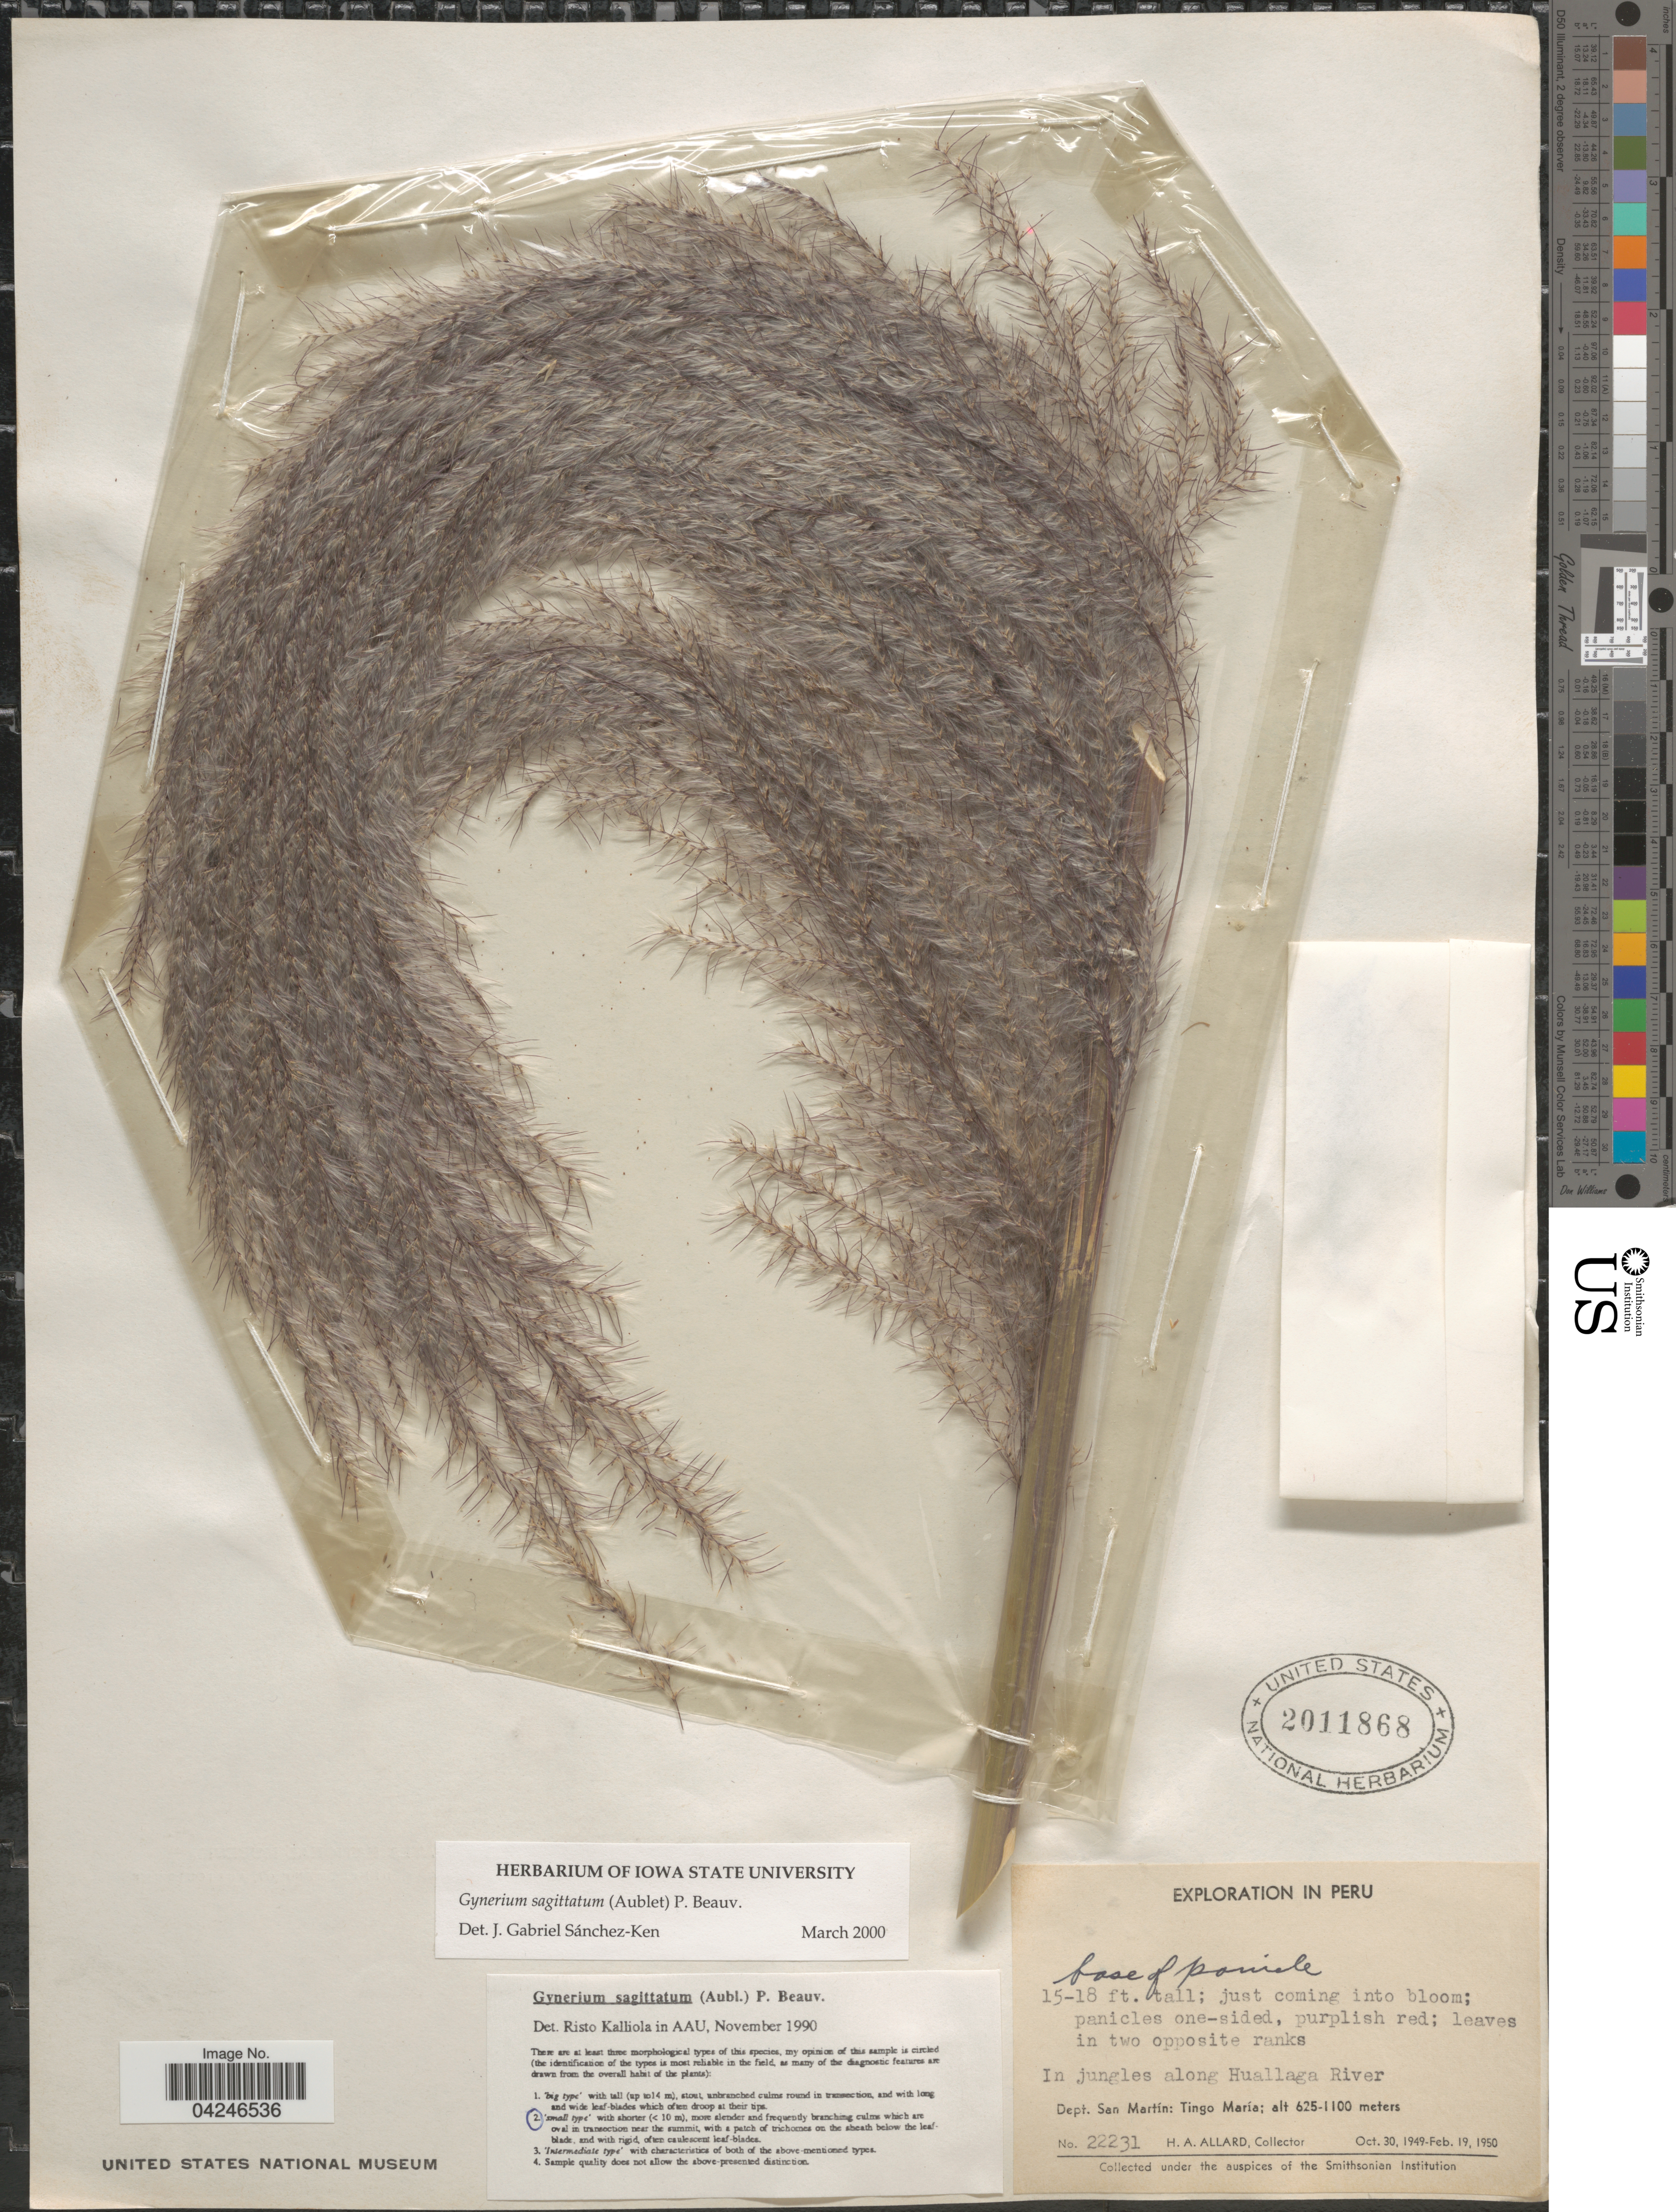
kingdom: Plantae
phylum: Tracheophyta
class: Liliopsida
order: Poales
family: Poaceae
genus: Gynerium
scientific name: Gynerium sagittatum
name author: (Aubl.) P. Beauv.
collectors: H. A. Allard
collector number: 22231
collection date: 1949-10-30/1950-02-19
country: Peru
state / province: San Martín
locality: Exploration in Peru. In jungles along Huallaga River. Dept. San Martín: Tingo María.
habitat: in jungle along river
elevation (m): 625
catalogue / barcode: US 2011868